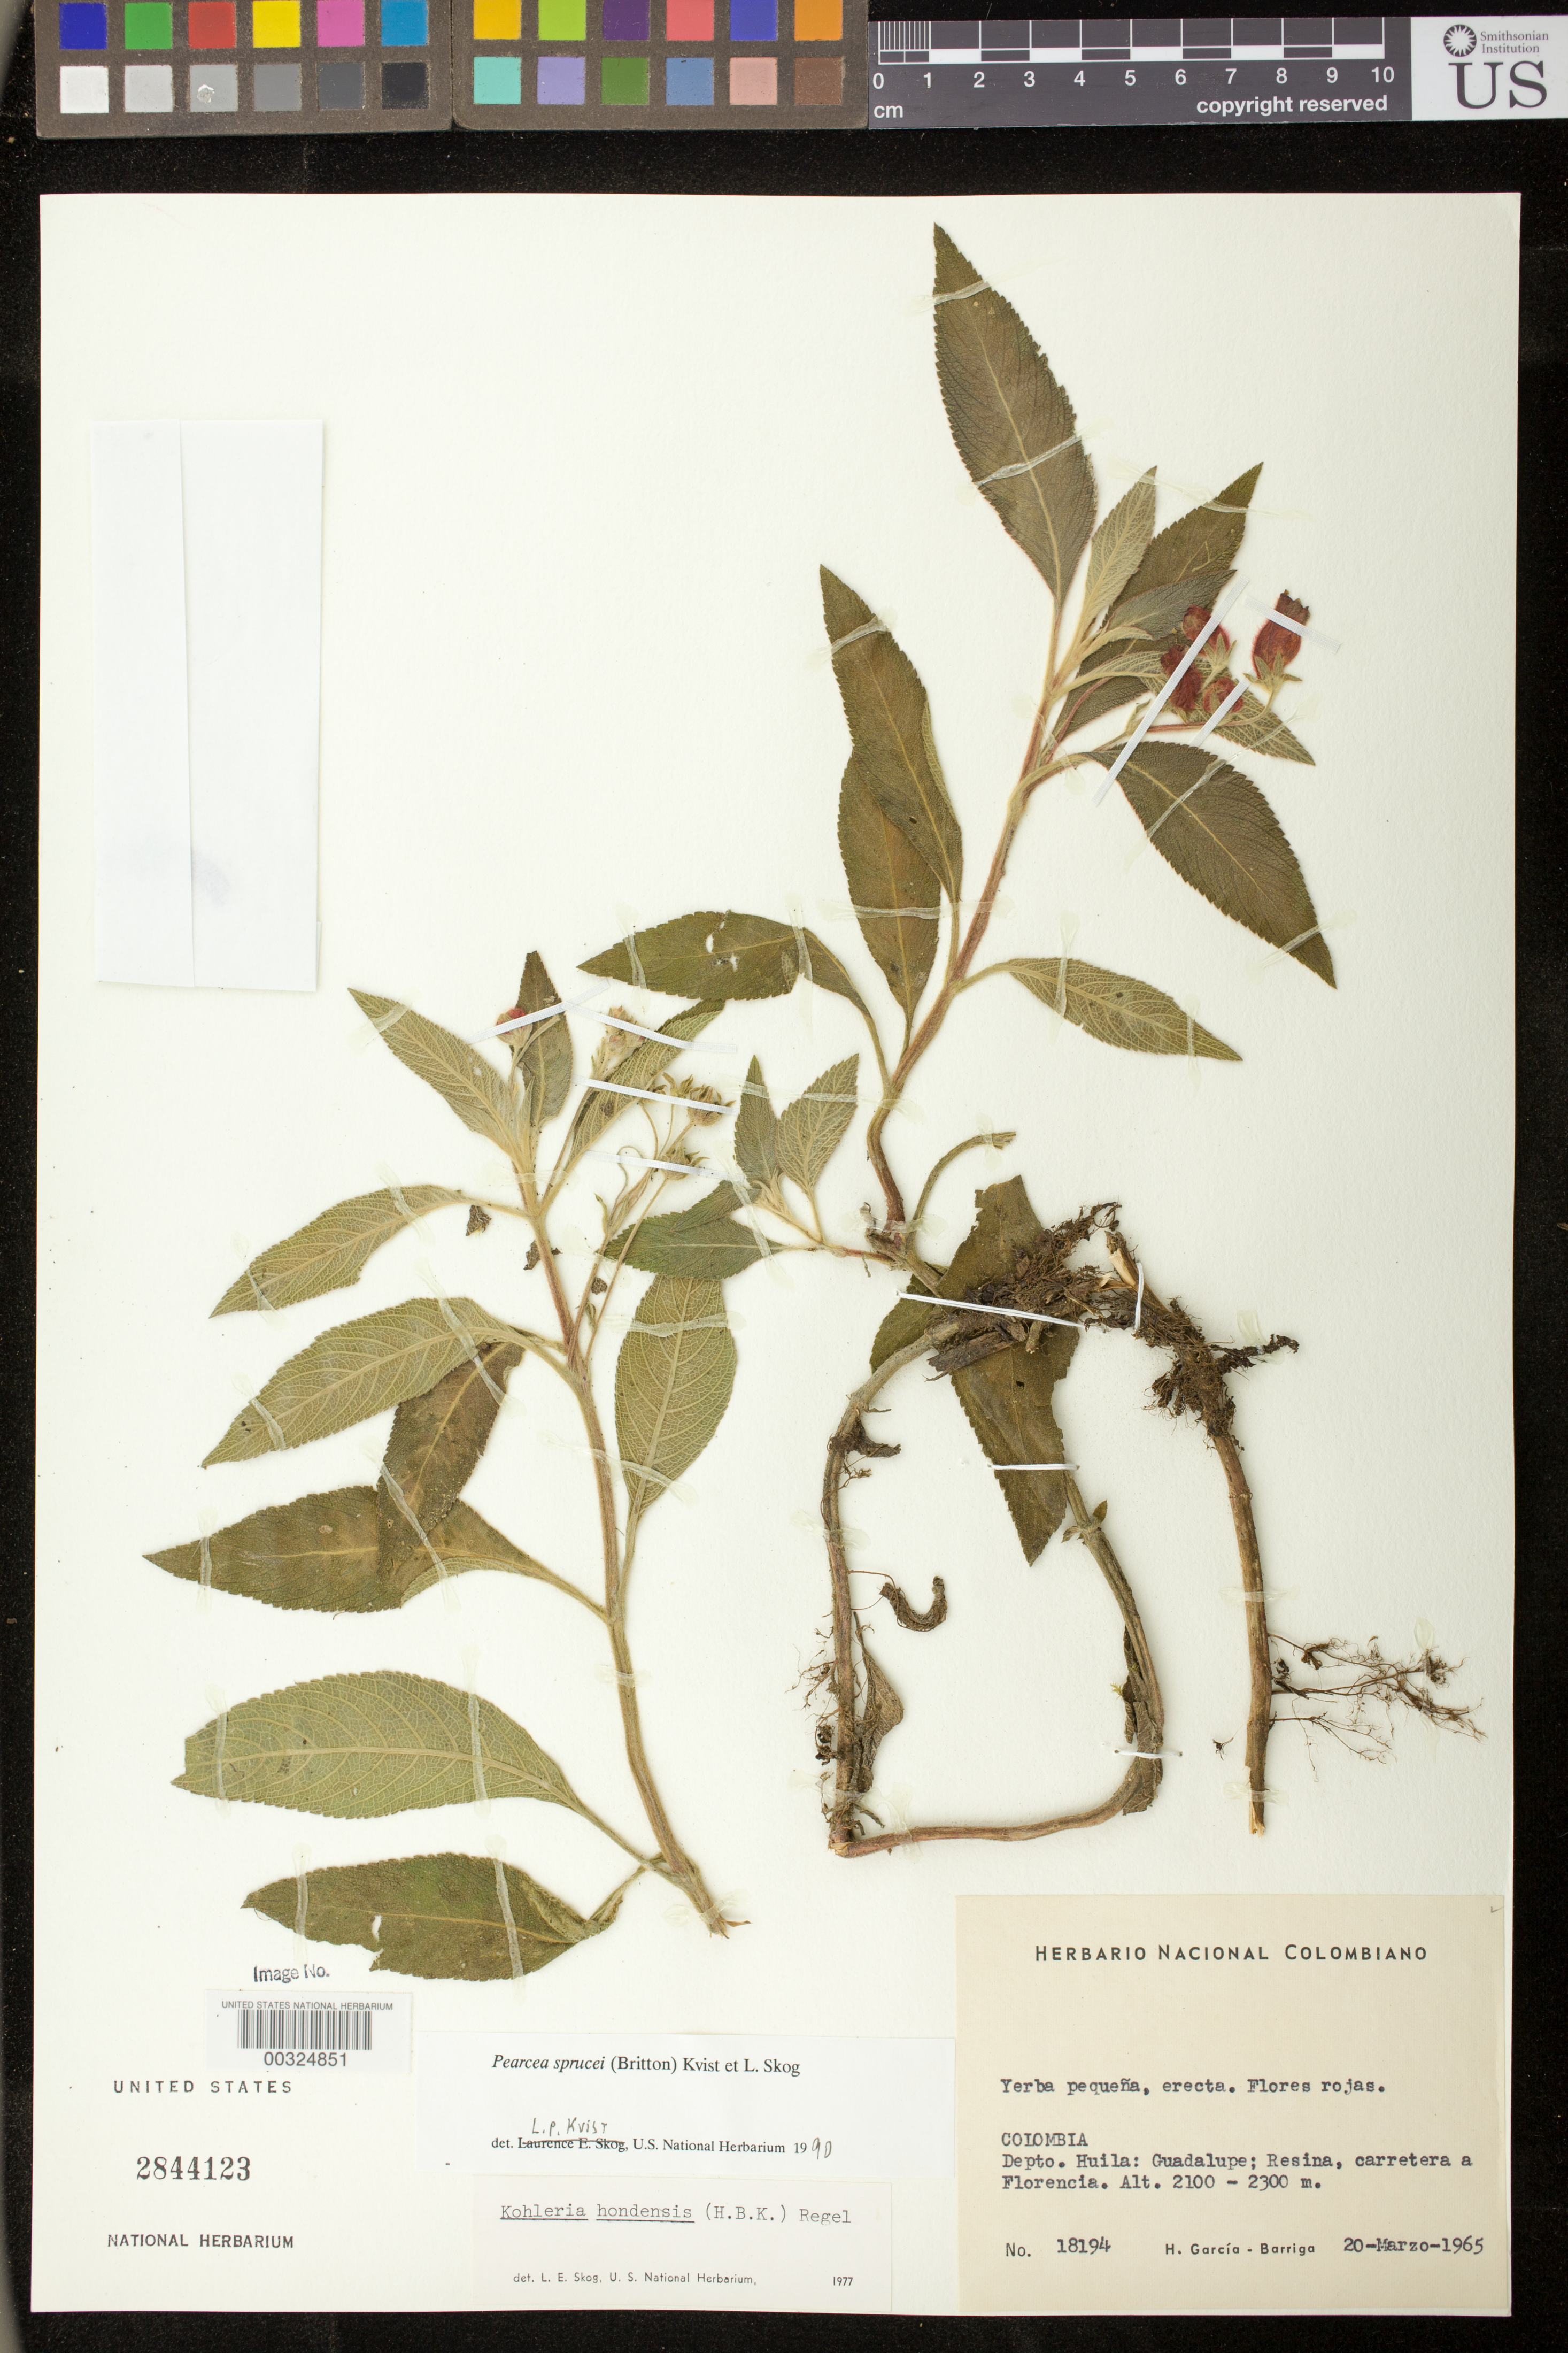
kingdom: Plantae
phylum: Tracheophyta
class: Magnoliopsida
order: Lamiales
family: Gesneriaceae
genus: Pearcea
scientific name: Pearcea sprucei var. sprucei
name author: (Britton ex Rusby) L.P. Kvist & L.E. Skog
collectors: H. García Barriga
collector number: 18194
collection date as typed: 20 Mar 1965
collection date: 1965-03-20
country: Colombia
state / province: Huila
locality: Guadalupe, Resina, carretera a Florencia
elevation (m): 2100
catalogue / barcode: US 2844123